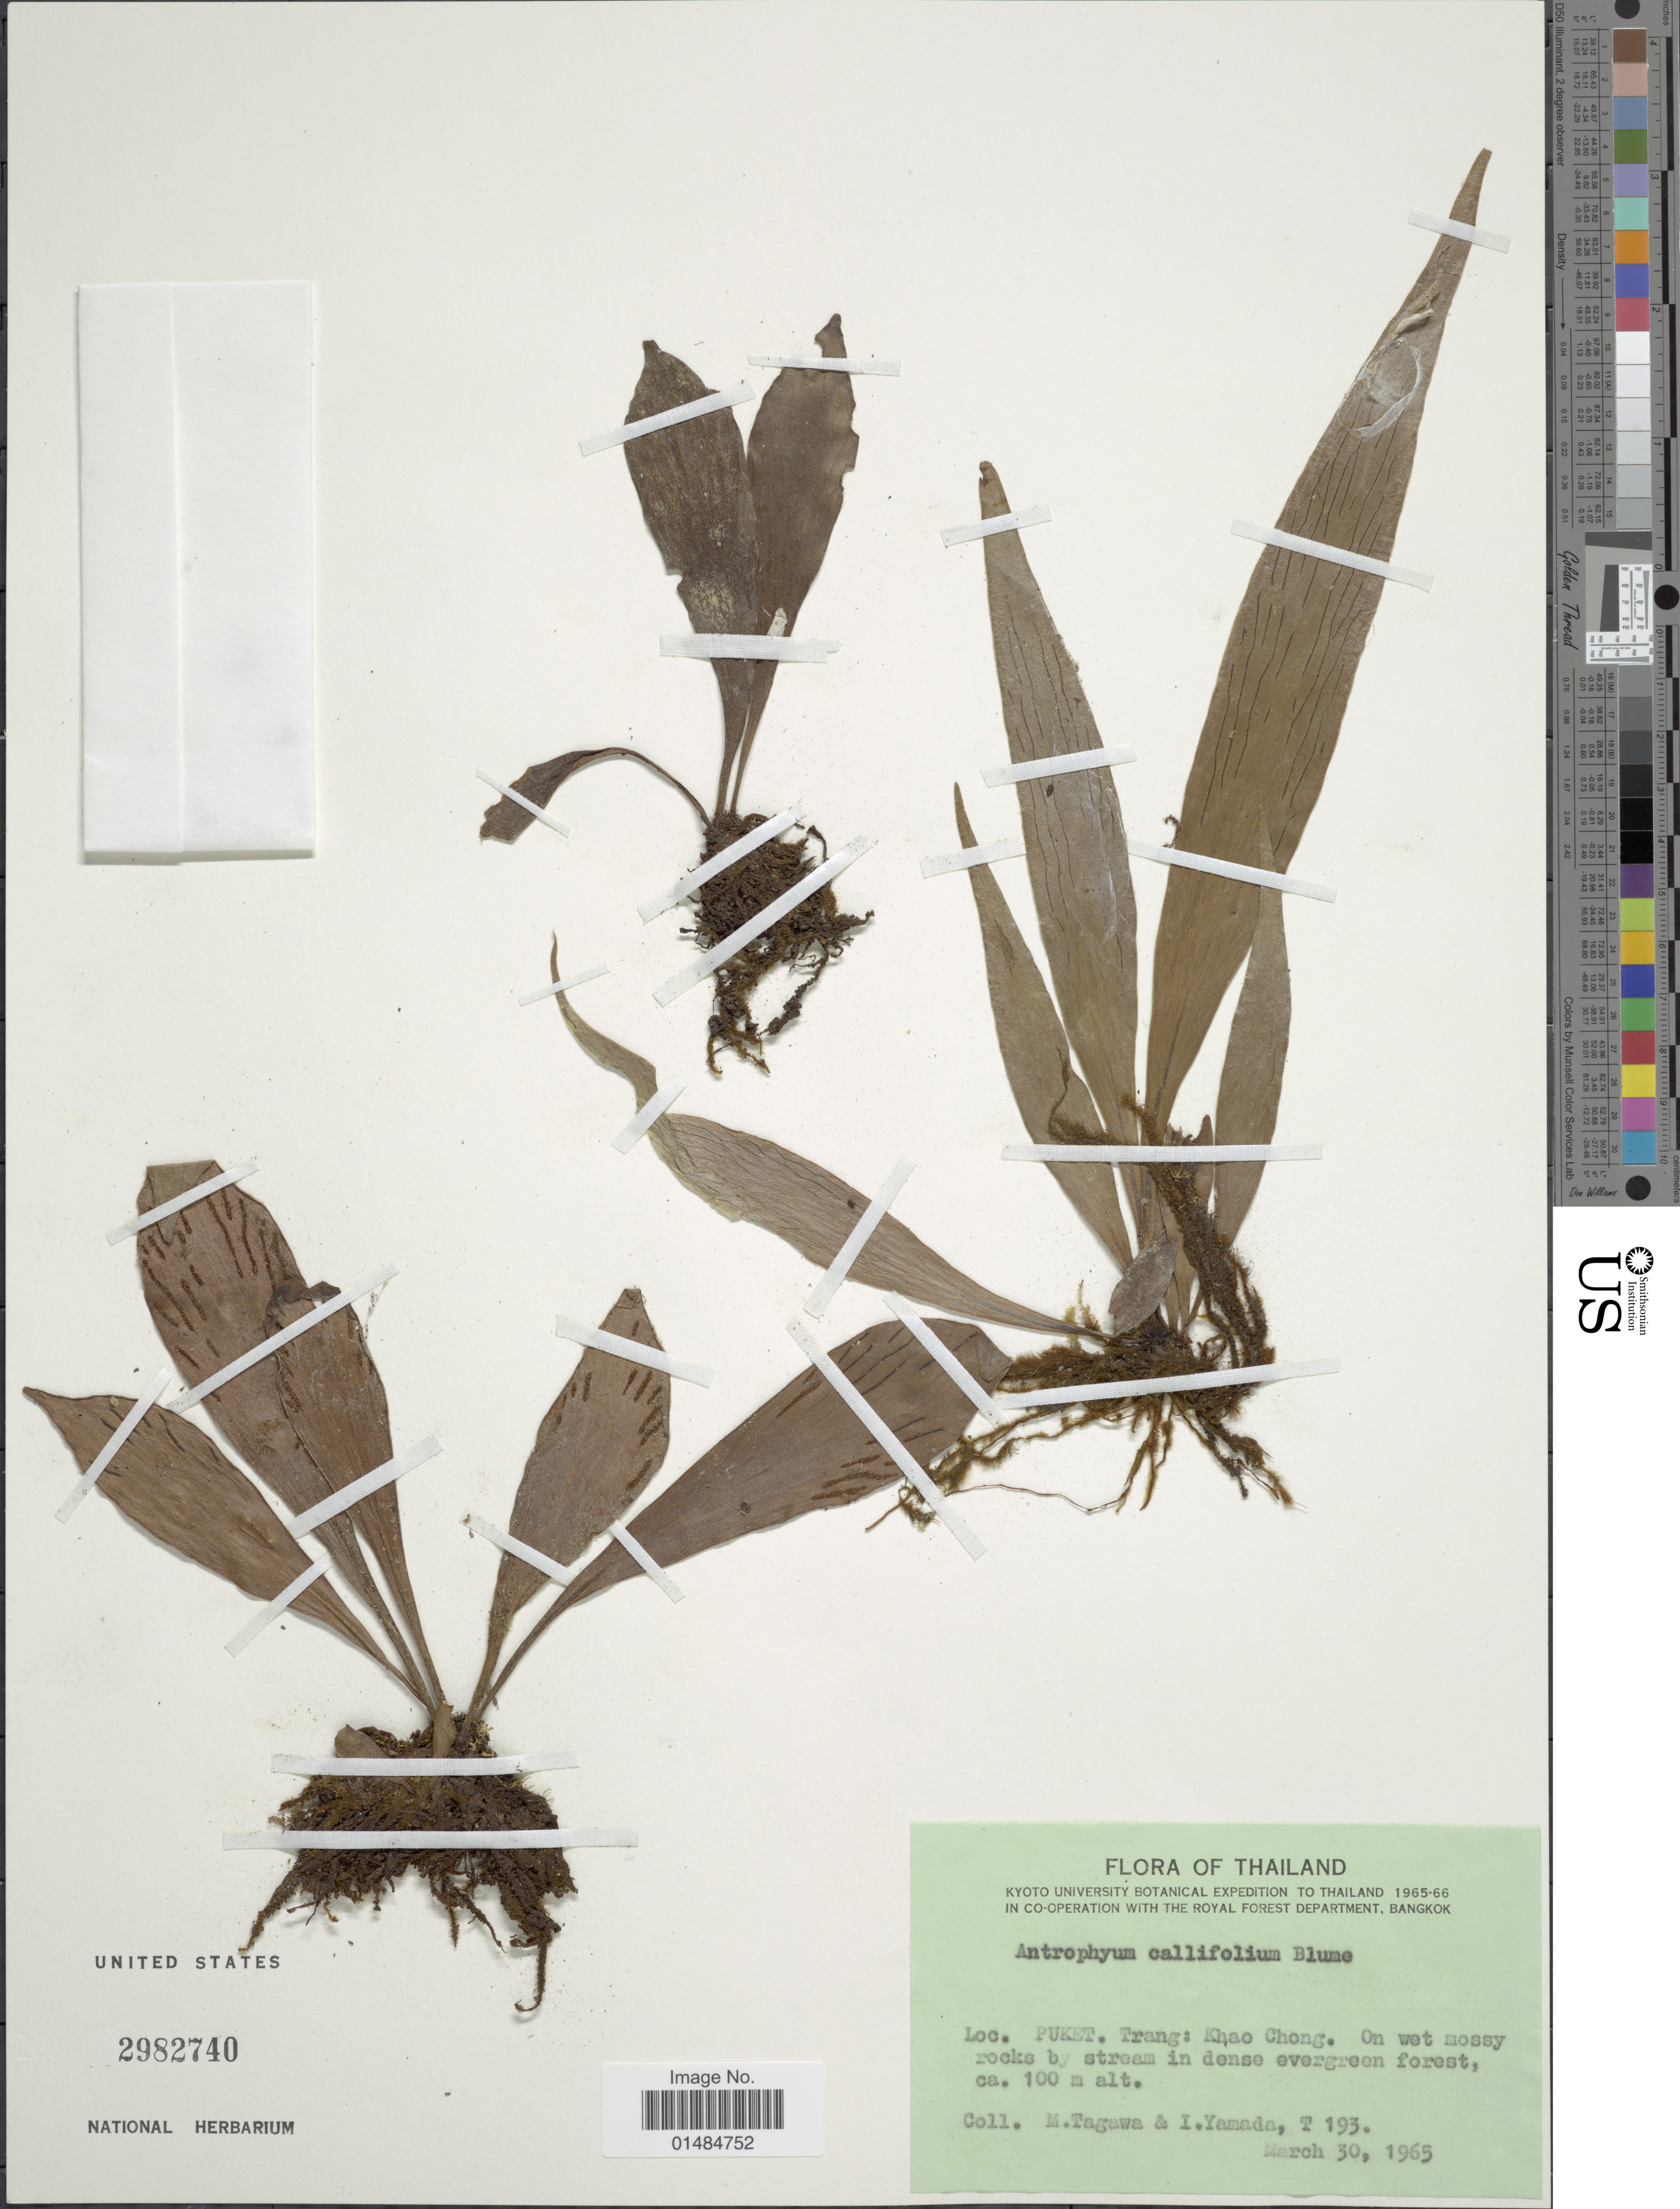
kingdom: Plantae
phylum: Tracheophyta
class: Polypodiopsida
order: Polypodiales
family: Pteridaceae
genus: Antrophyum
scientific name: Antrophyum callifolium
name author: Blume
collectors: M. Tagawa & I. Yamada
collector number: T 193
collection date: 1965-03-30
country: Thailand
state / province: Trang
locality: Puket, Trang: Khao Chong.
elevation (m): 100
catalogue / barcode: US 2982740